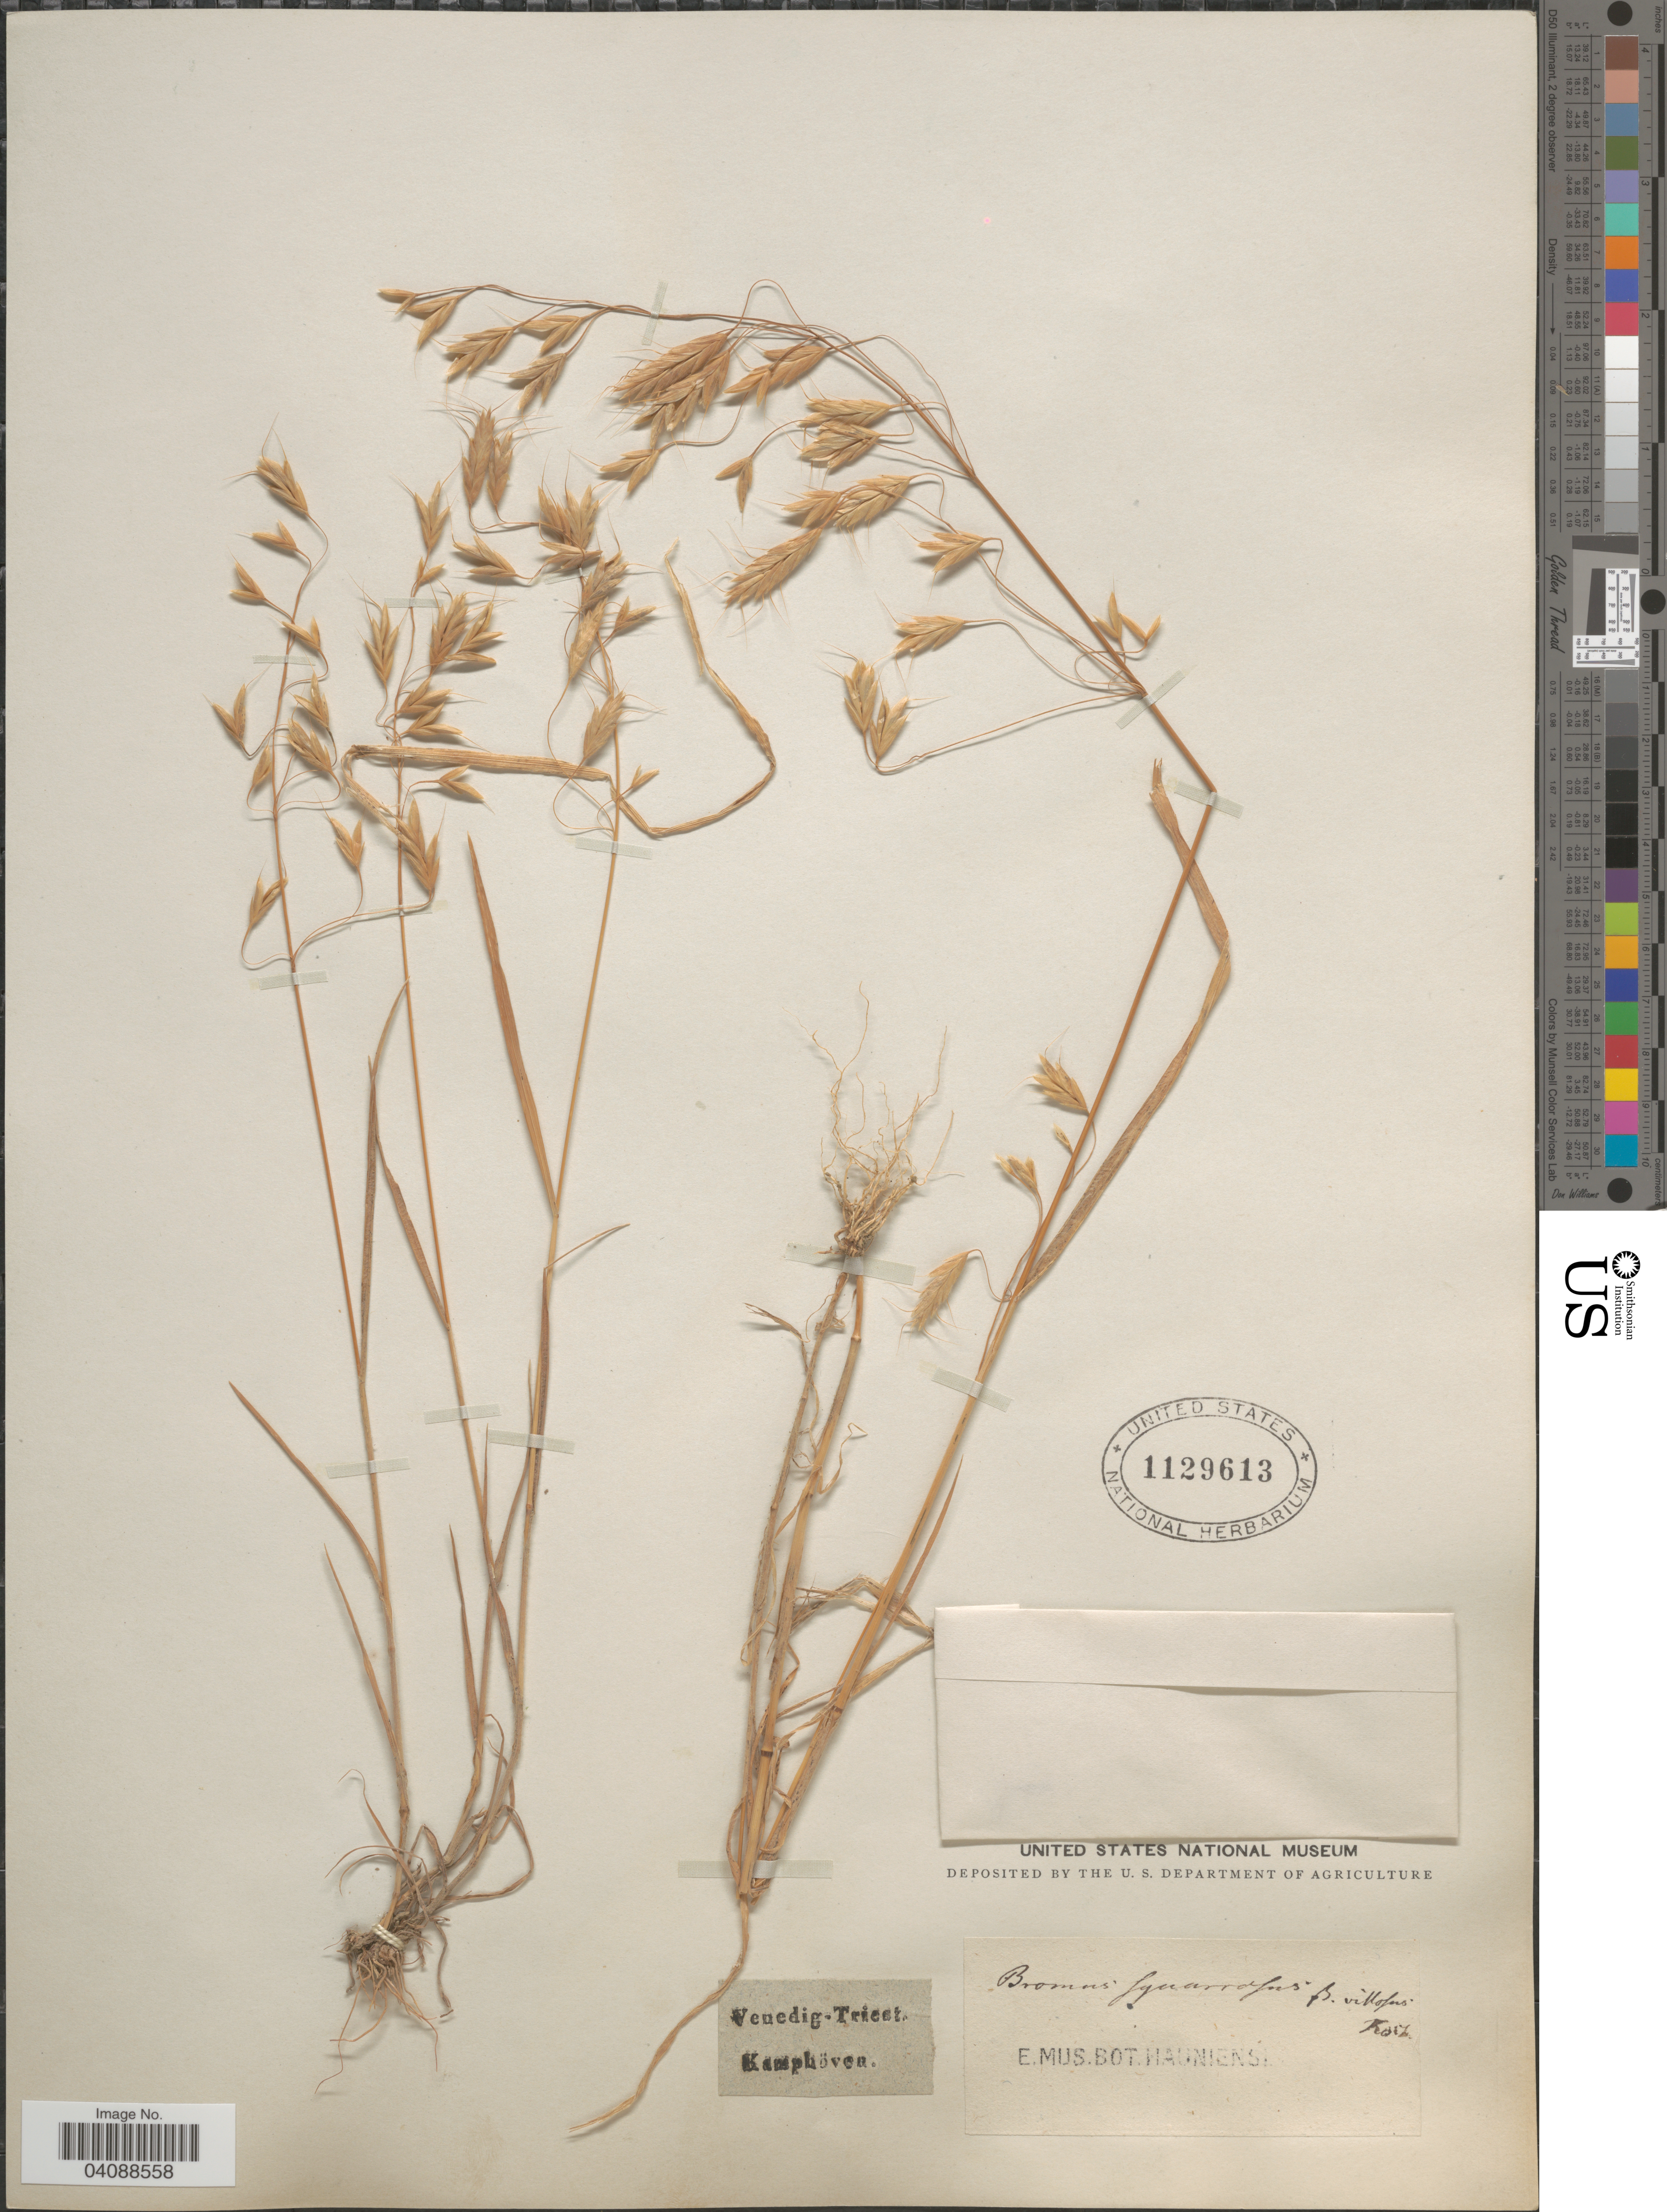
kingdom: Plantae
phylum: Tracheophyta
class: Liliopsida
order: Poales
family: Poaceae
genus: Bromus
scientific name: Bromus squarrosus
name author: L.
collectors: Kamphöven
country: Italy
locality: Venedig-Triest.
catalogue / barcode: US 1129613